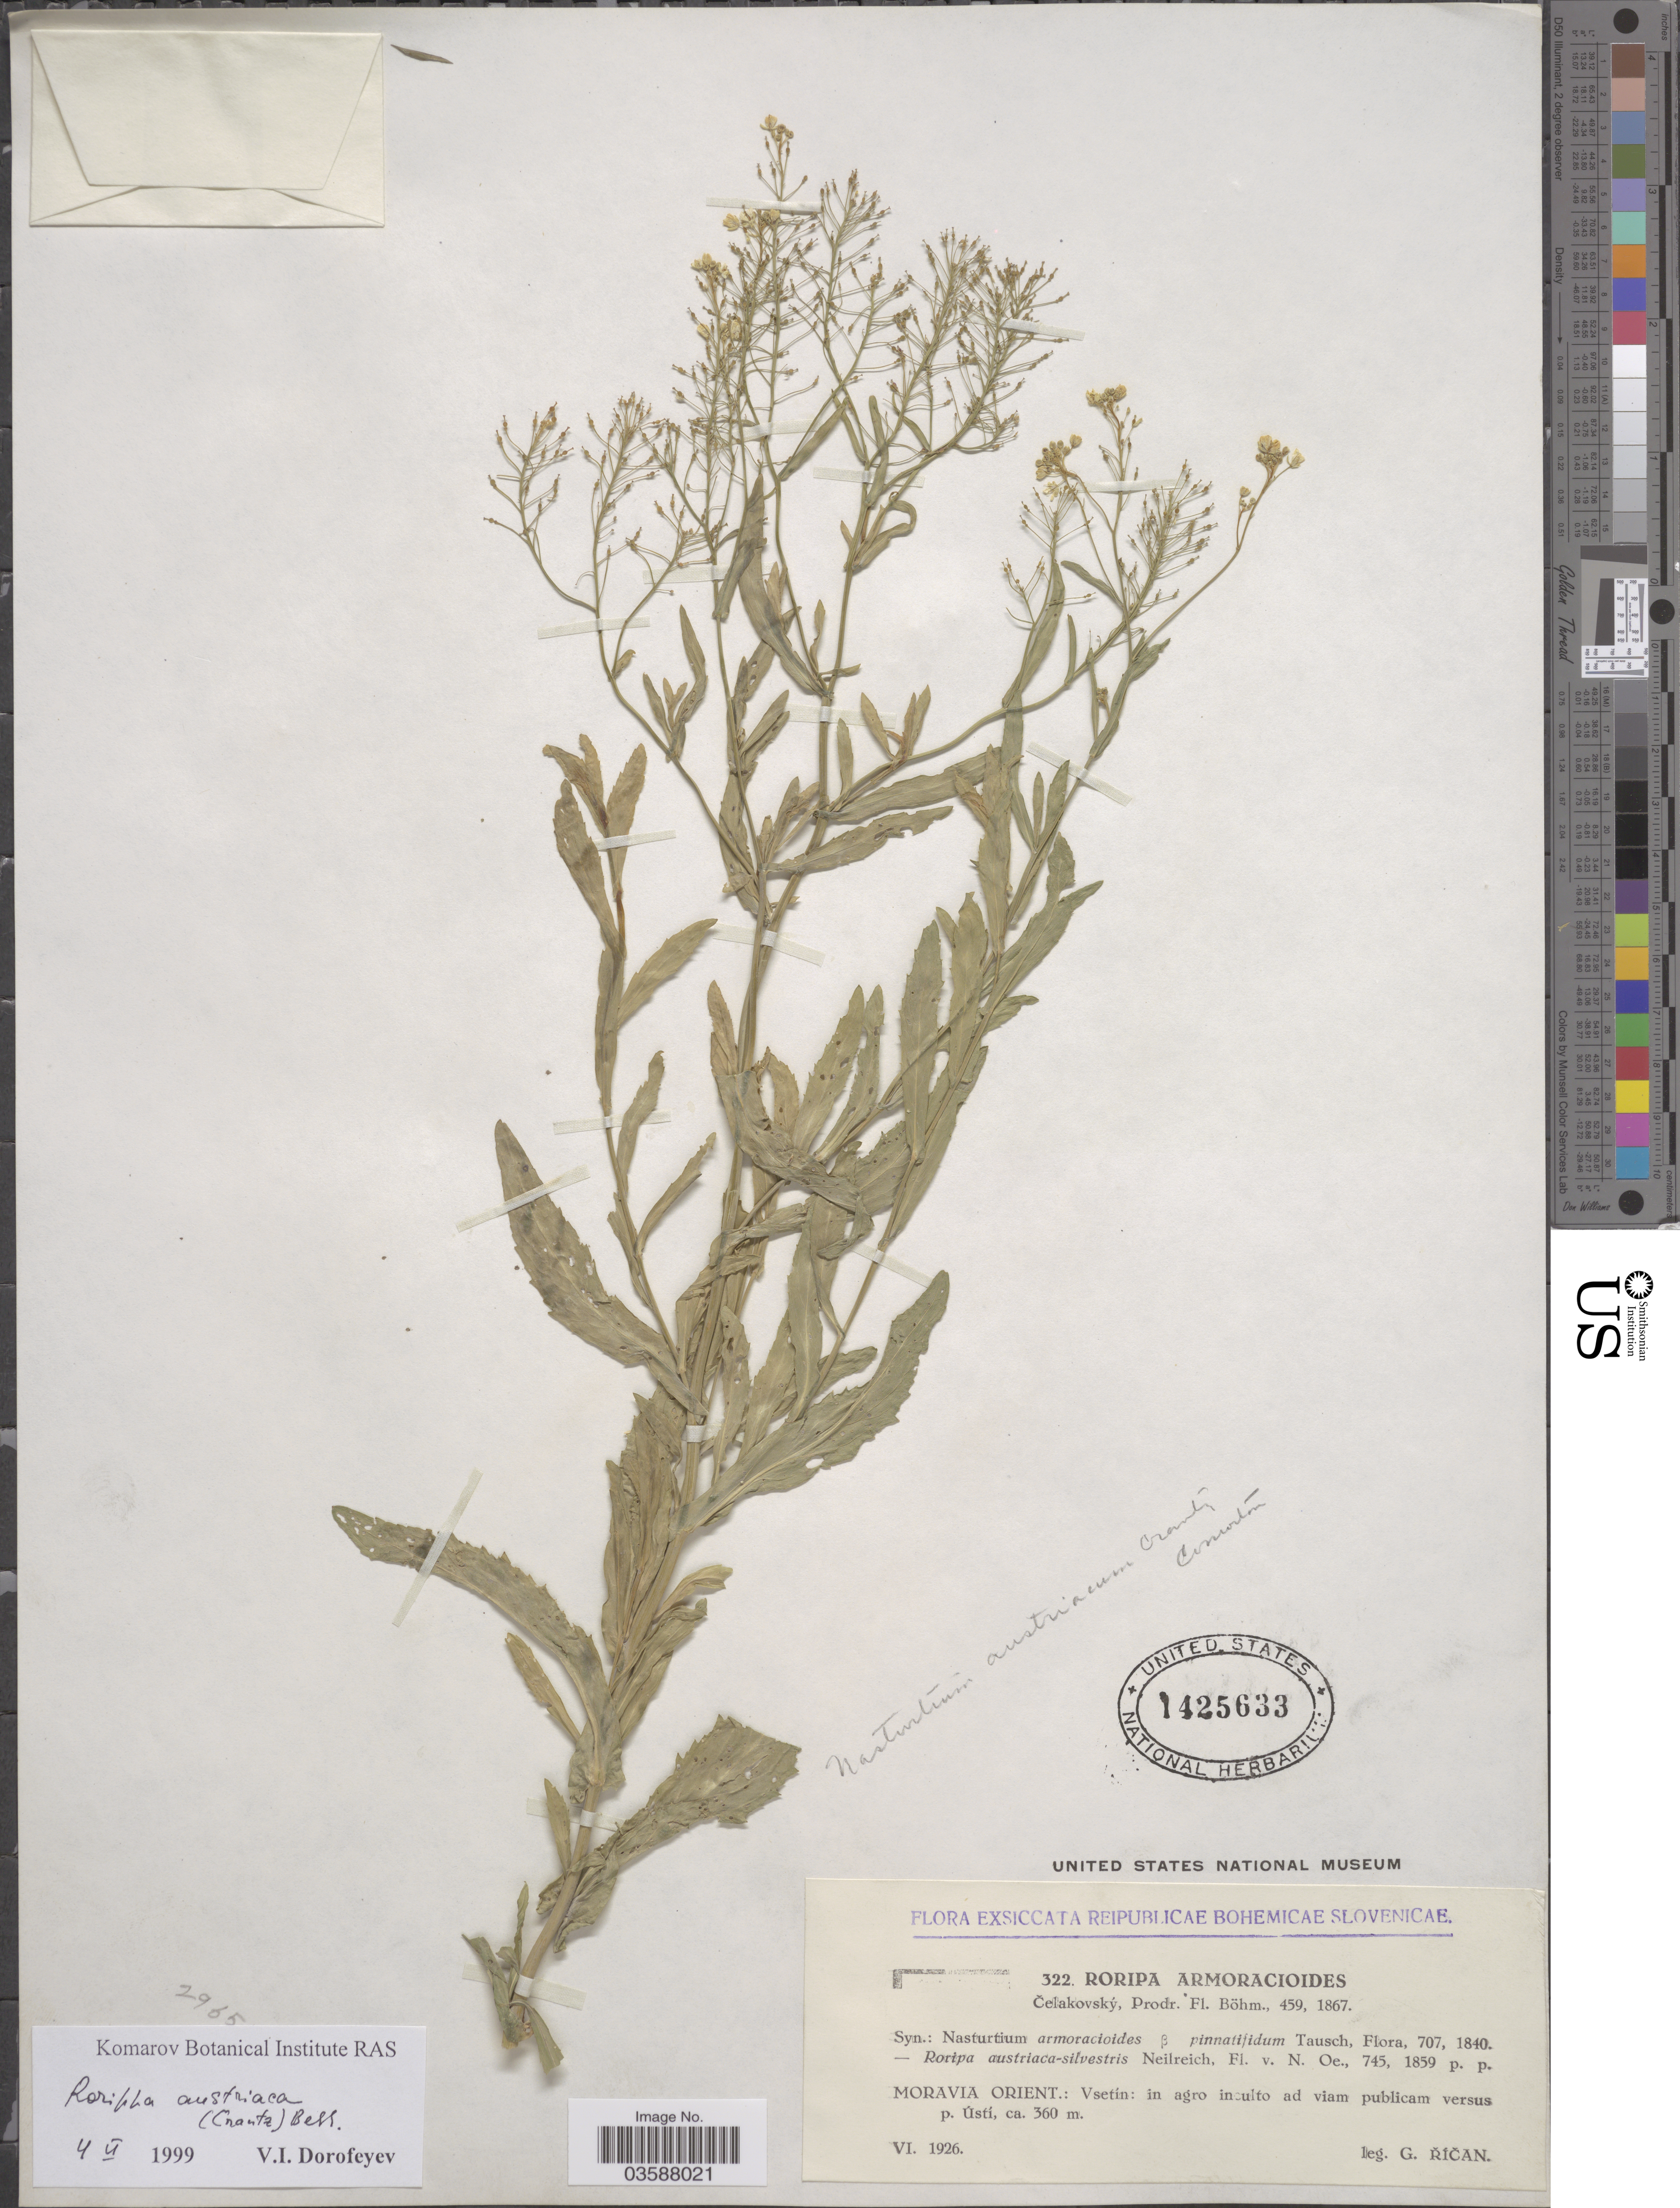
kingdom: Plantae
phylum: Tracheophyta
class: Magnoliopsida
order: Brassicales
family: Brassicaceae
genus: Rorippa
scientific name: Rorippa austriaca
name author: (Crantz) Besser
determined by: Dorofeyev, V. I.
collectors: G. Rican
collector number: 322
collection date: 1926-06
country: Czechia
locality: Reipublicae Bohemicae Slovenicae. Moravia Orient.: Vsetín: in agro inculto ad viam publicam versus p. Ústí.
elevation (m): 360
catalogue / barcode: US 1425633